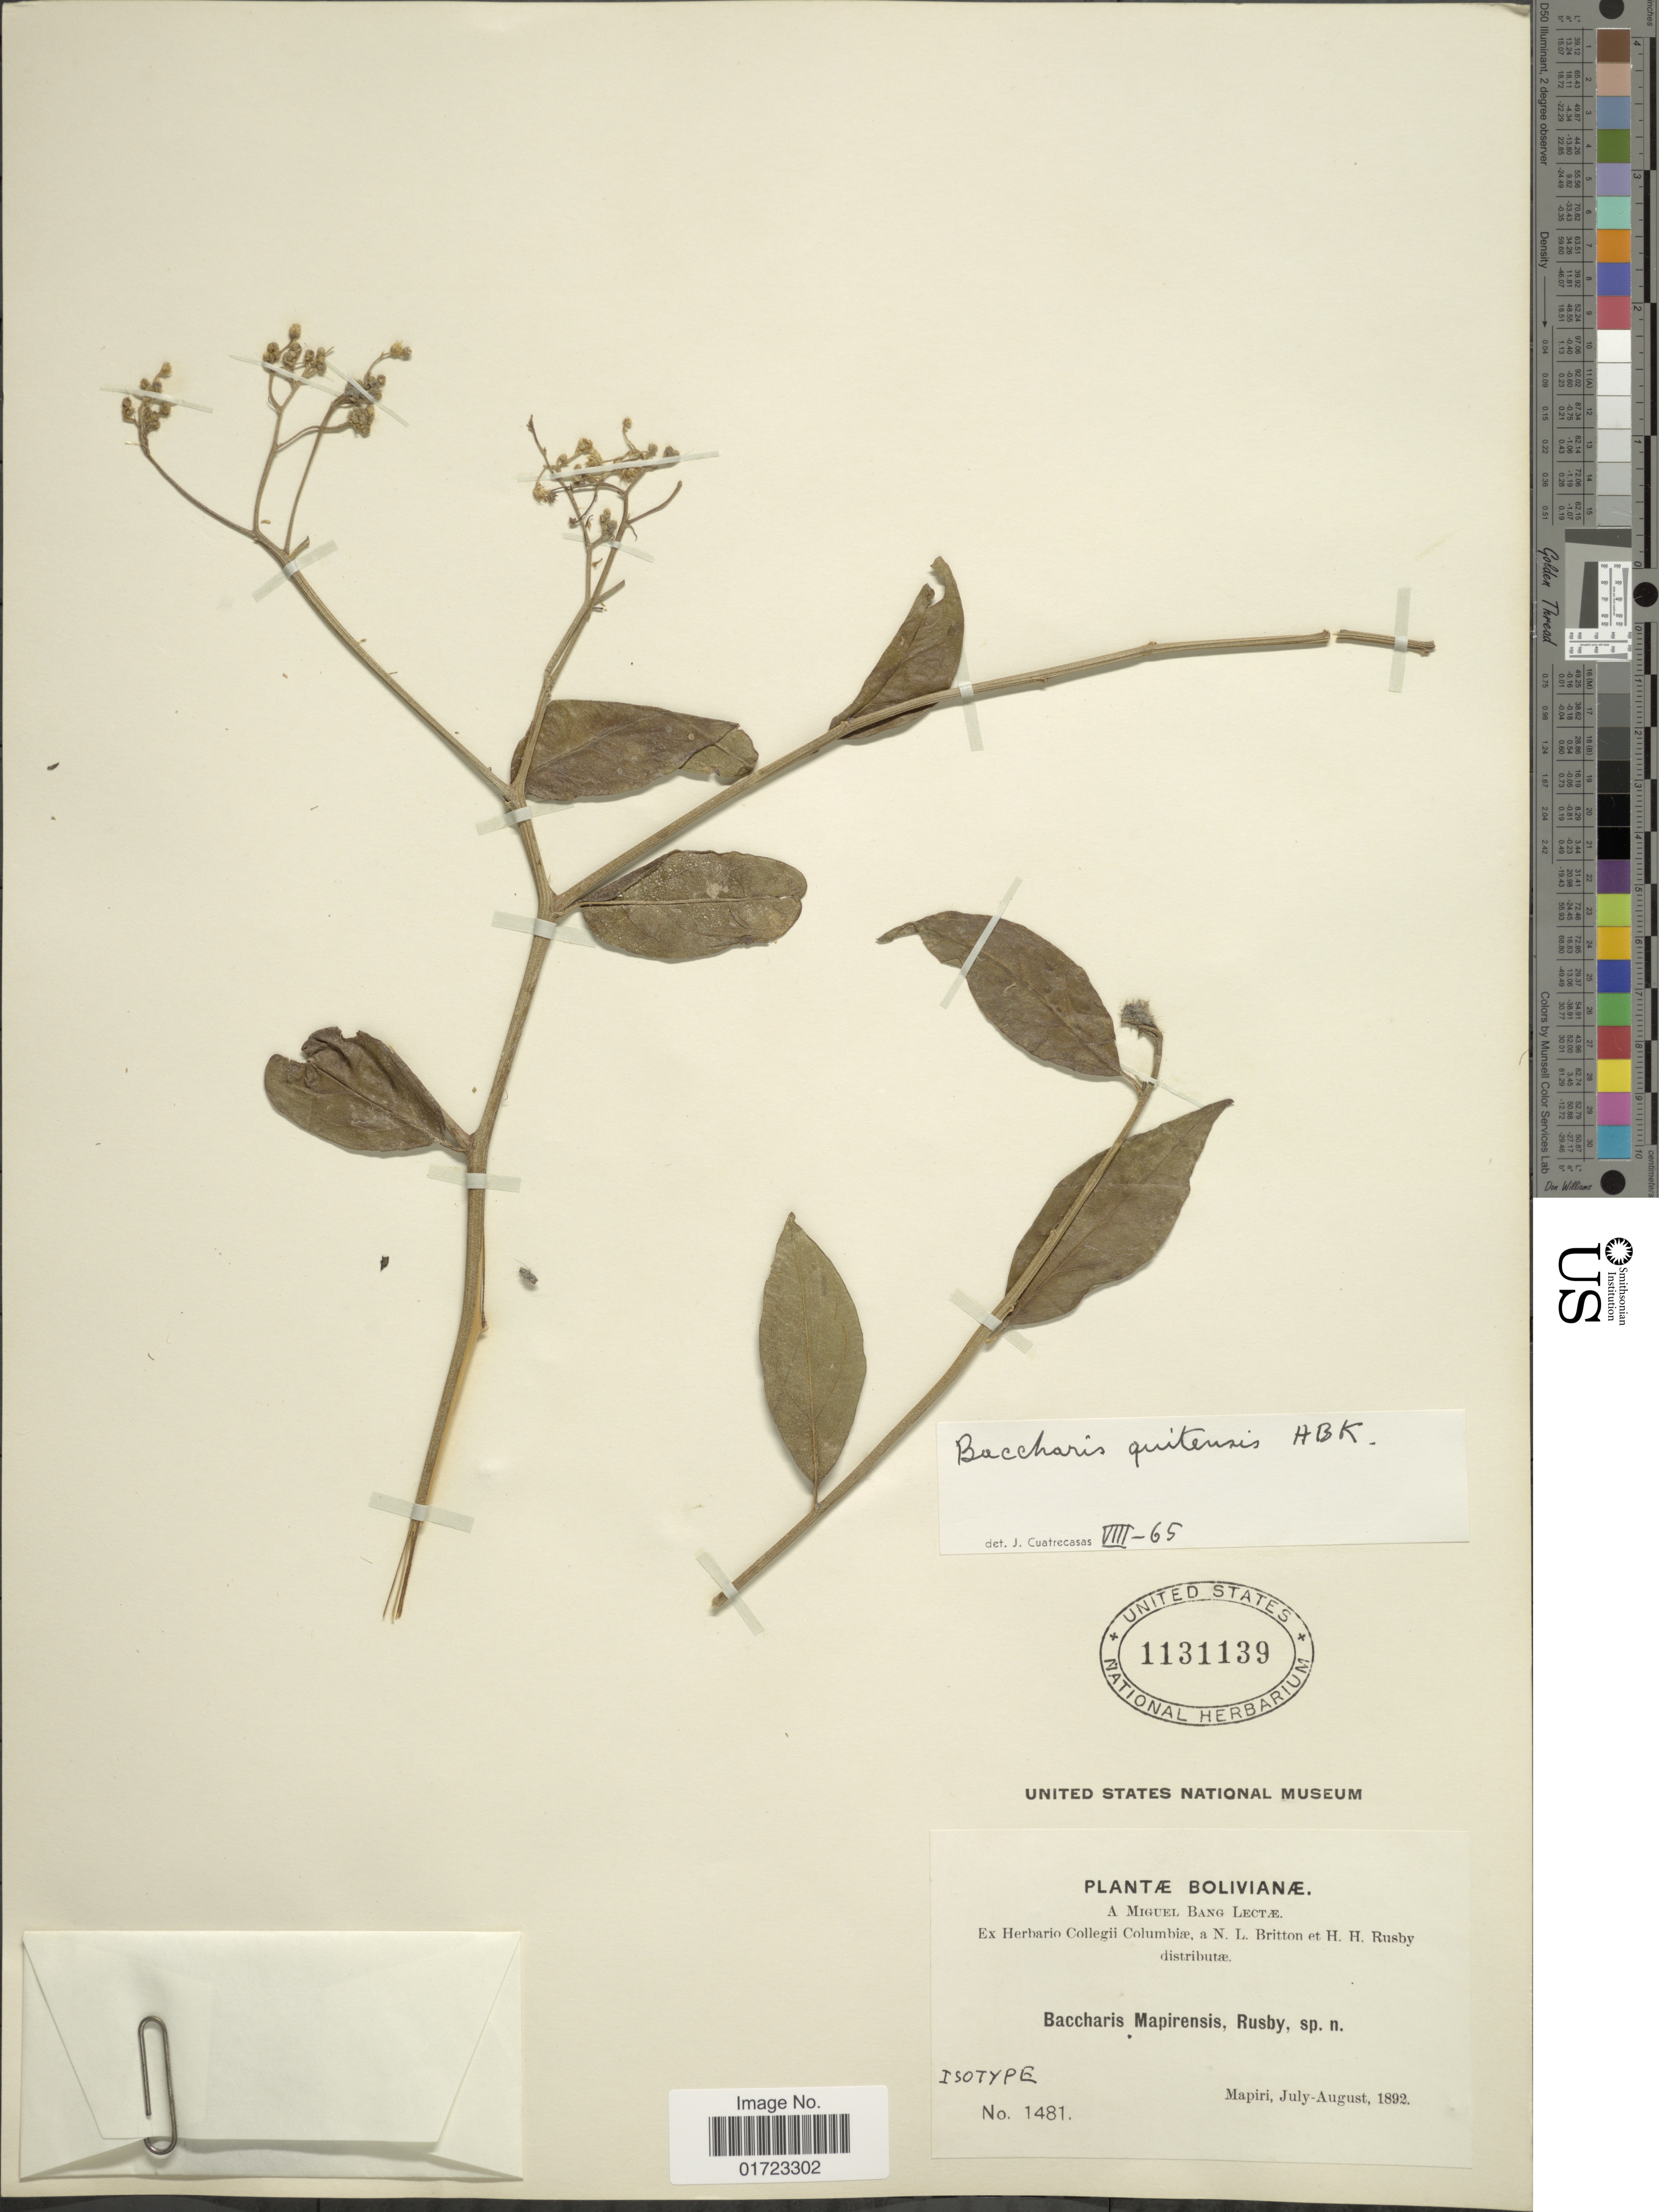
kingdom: Plantae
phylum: Tracheophyta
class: Magnoliopsida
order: Asterales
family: Asteraceae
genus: Baccharis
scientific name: Baccharis quitensis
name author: Kunth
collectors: M. Bang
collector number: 1481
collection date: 1892-07/1892-08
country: Bolivia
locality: Mapiri.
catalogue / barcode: US 1131139